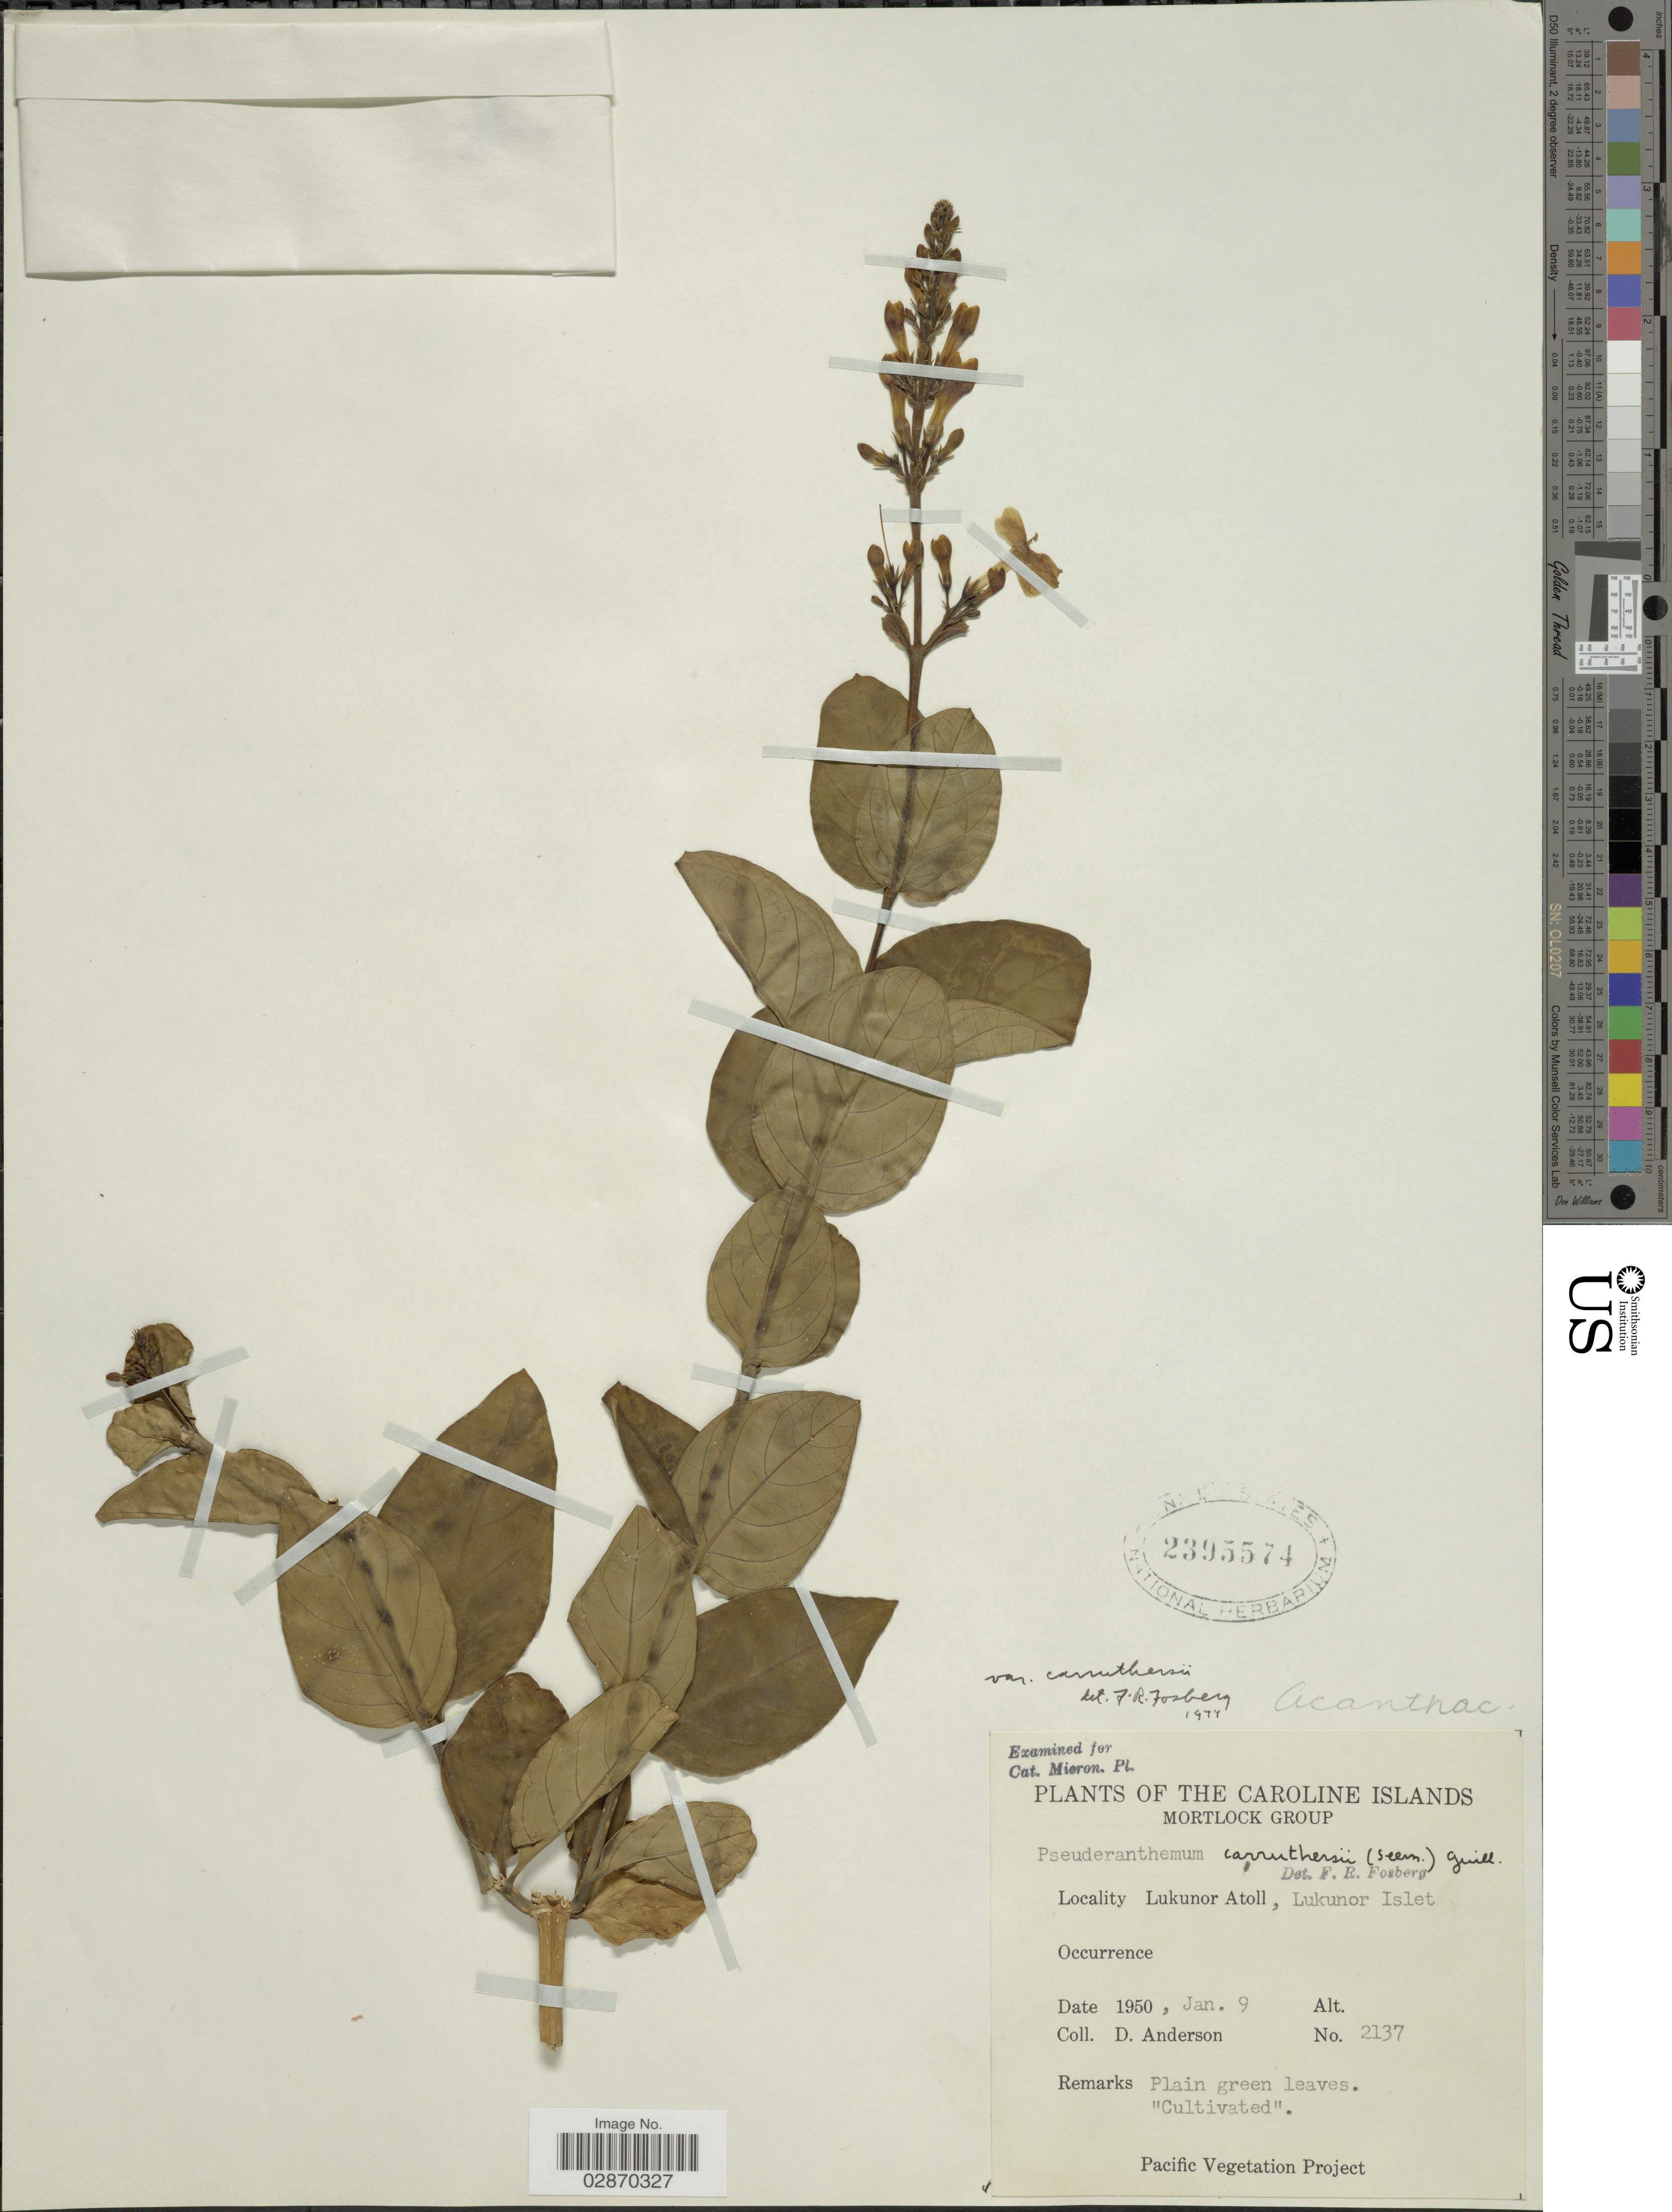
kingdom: Plantae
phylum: Tracheophyta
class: Magnoliopsida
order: Lamiales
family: Acanthaceae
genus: Pseuderanthemum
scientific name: Pseuderanthemum carruthersii var. carruthersii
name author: (Seem.) Guillaumin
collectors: D. Anderson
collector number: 2137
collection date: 1950-01-09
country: Micronesia, Federated States of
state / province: Truk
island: Lukunor Atoll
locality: Caroline Islands. Mortlock Group. Lukunor Atoll, Lukunor Islet.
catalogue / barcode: US 2395574